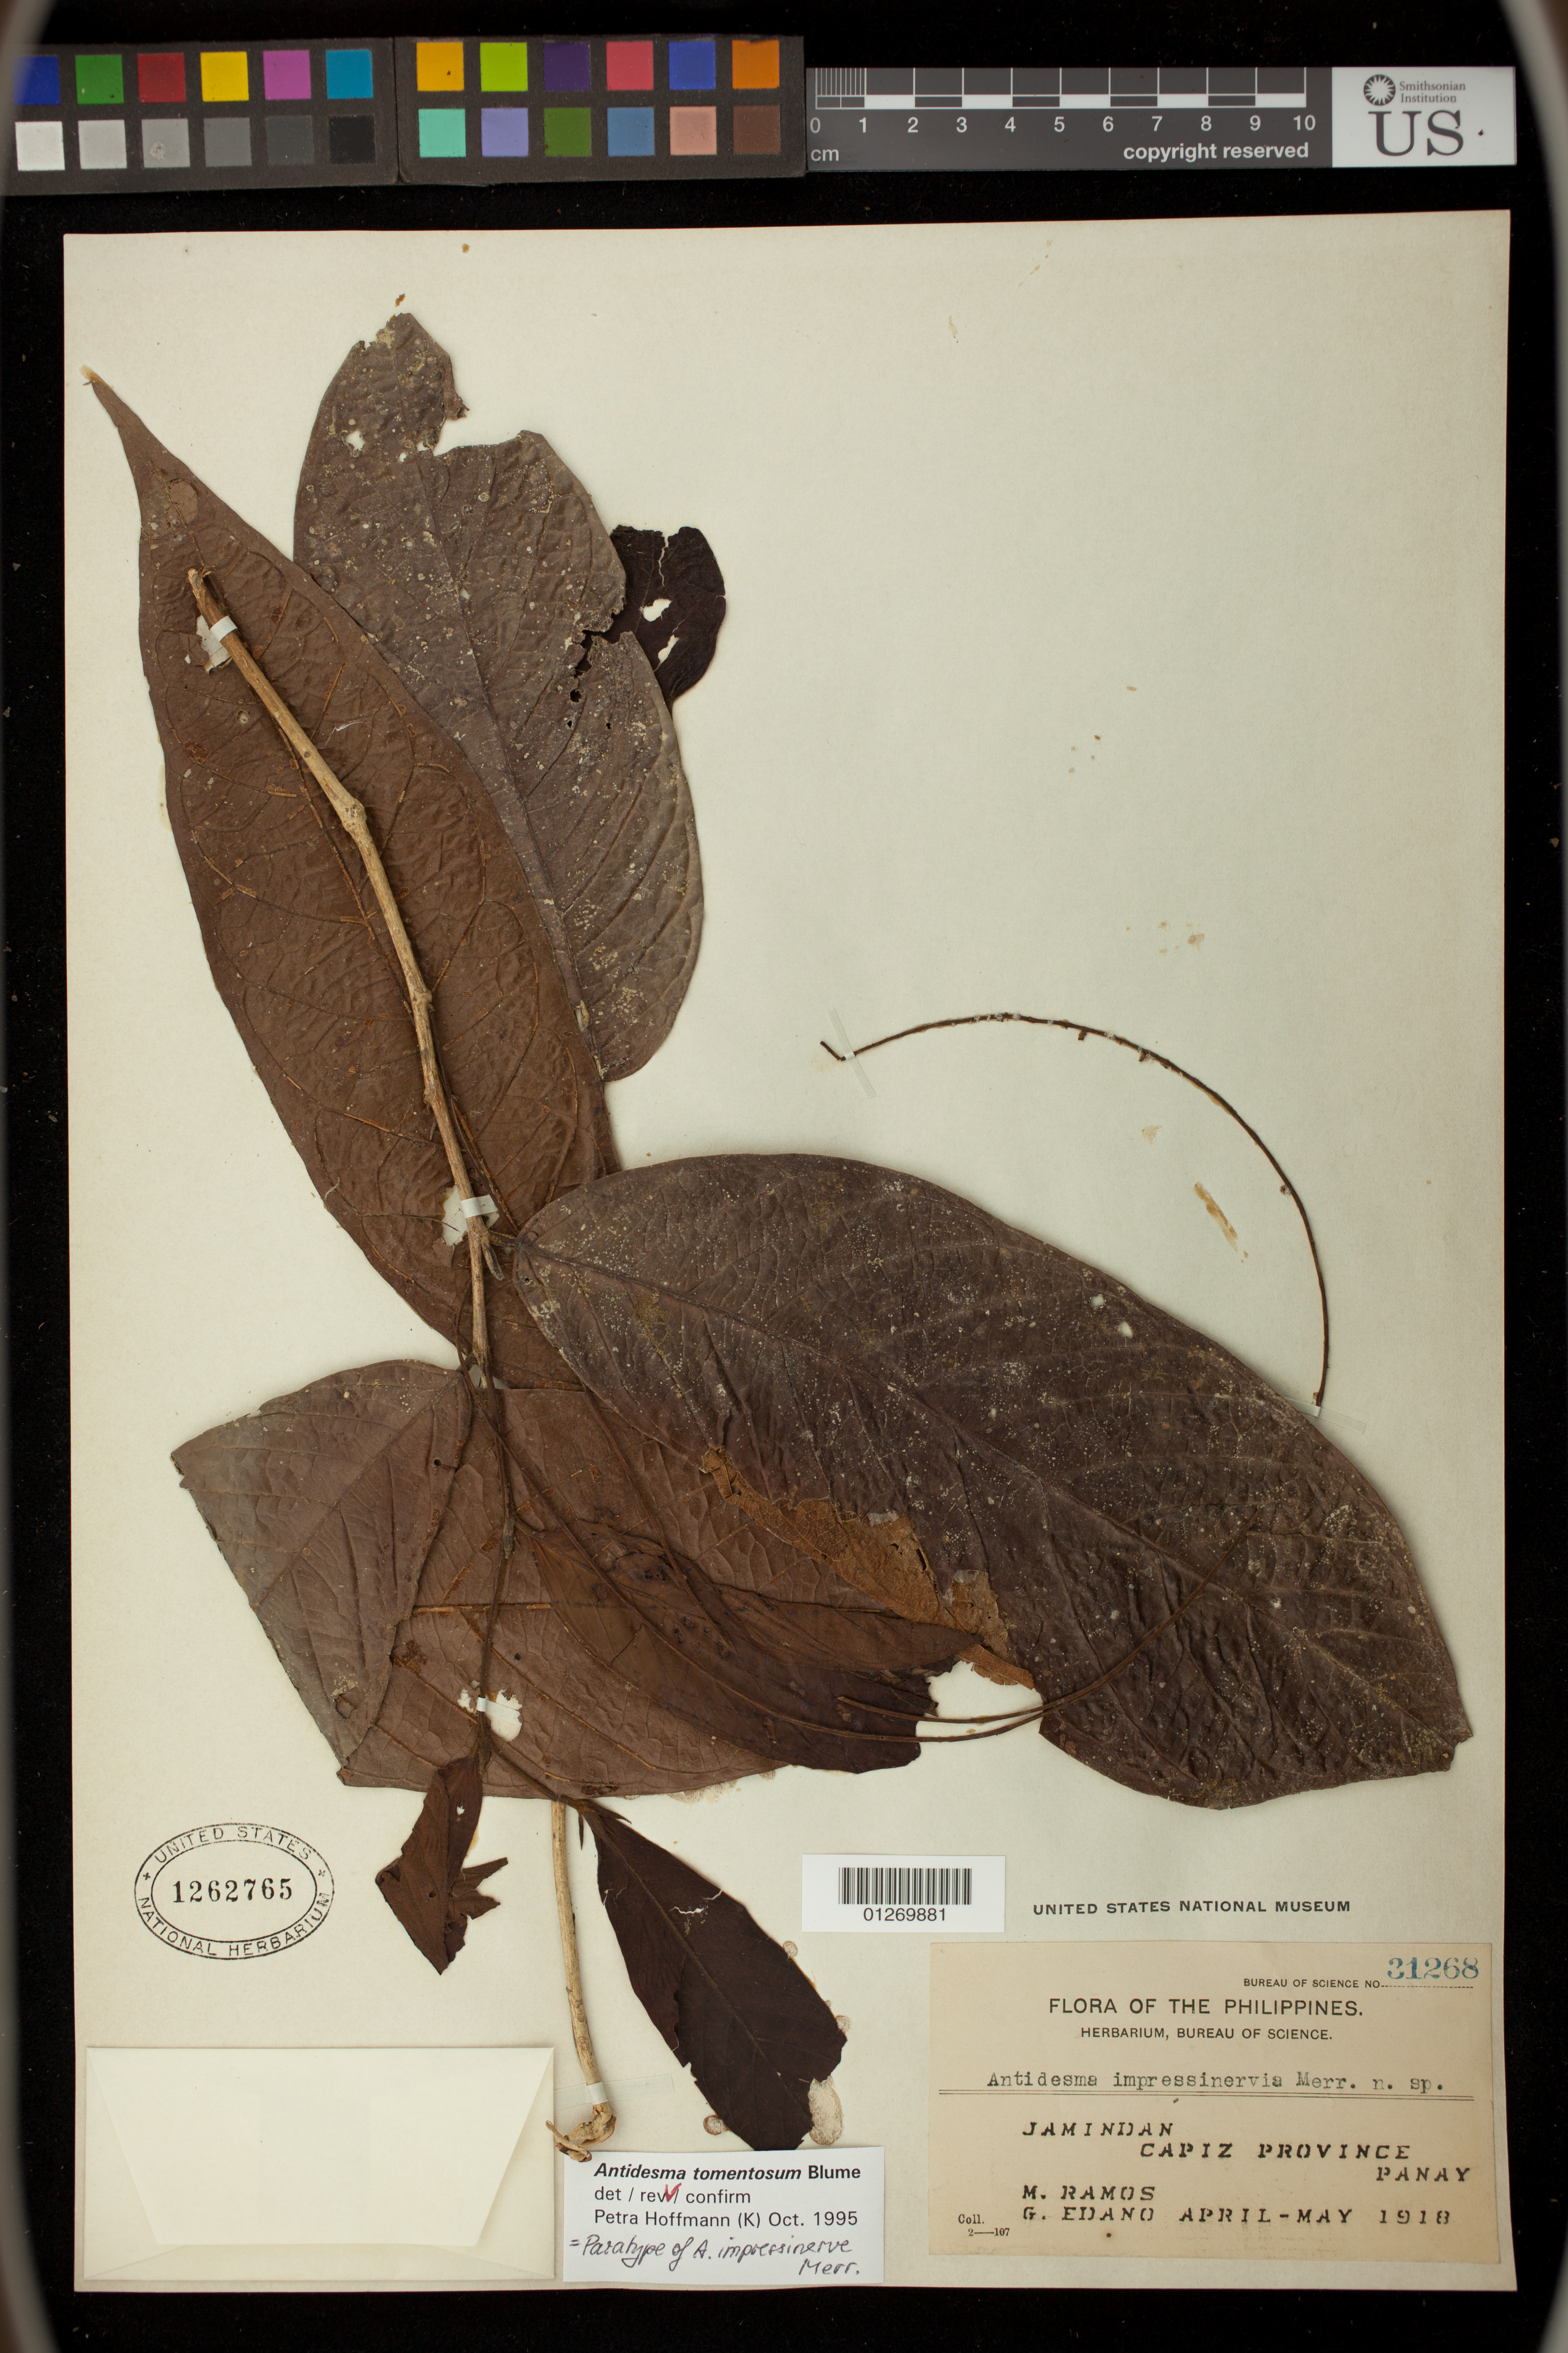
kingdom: Plantae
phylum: Tracheophyta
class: Magnoliopsida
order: Malpighiales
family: Phyllanthaceae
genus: Antidesma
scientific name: Antidesma tomentosum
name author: Blume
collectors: M. Ramos & G. E. Edaño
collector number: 31268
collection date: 1918-04/1918-05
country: Philippines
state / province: Western Visayas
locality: Jamindan, Capiz Province, Panay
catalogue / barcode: US 1262765